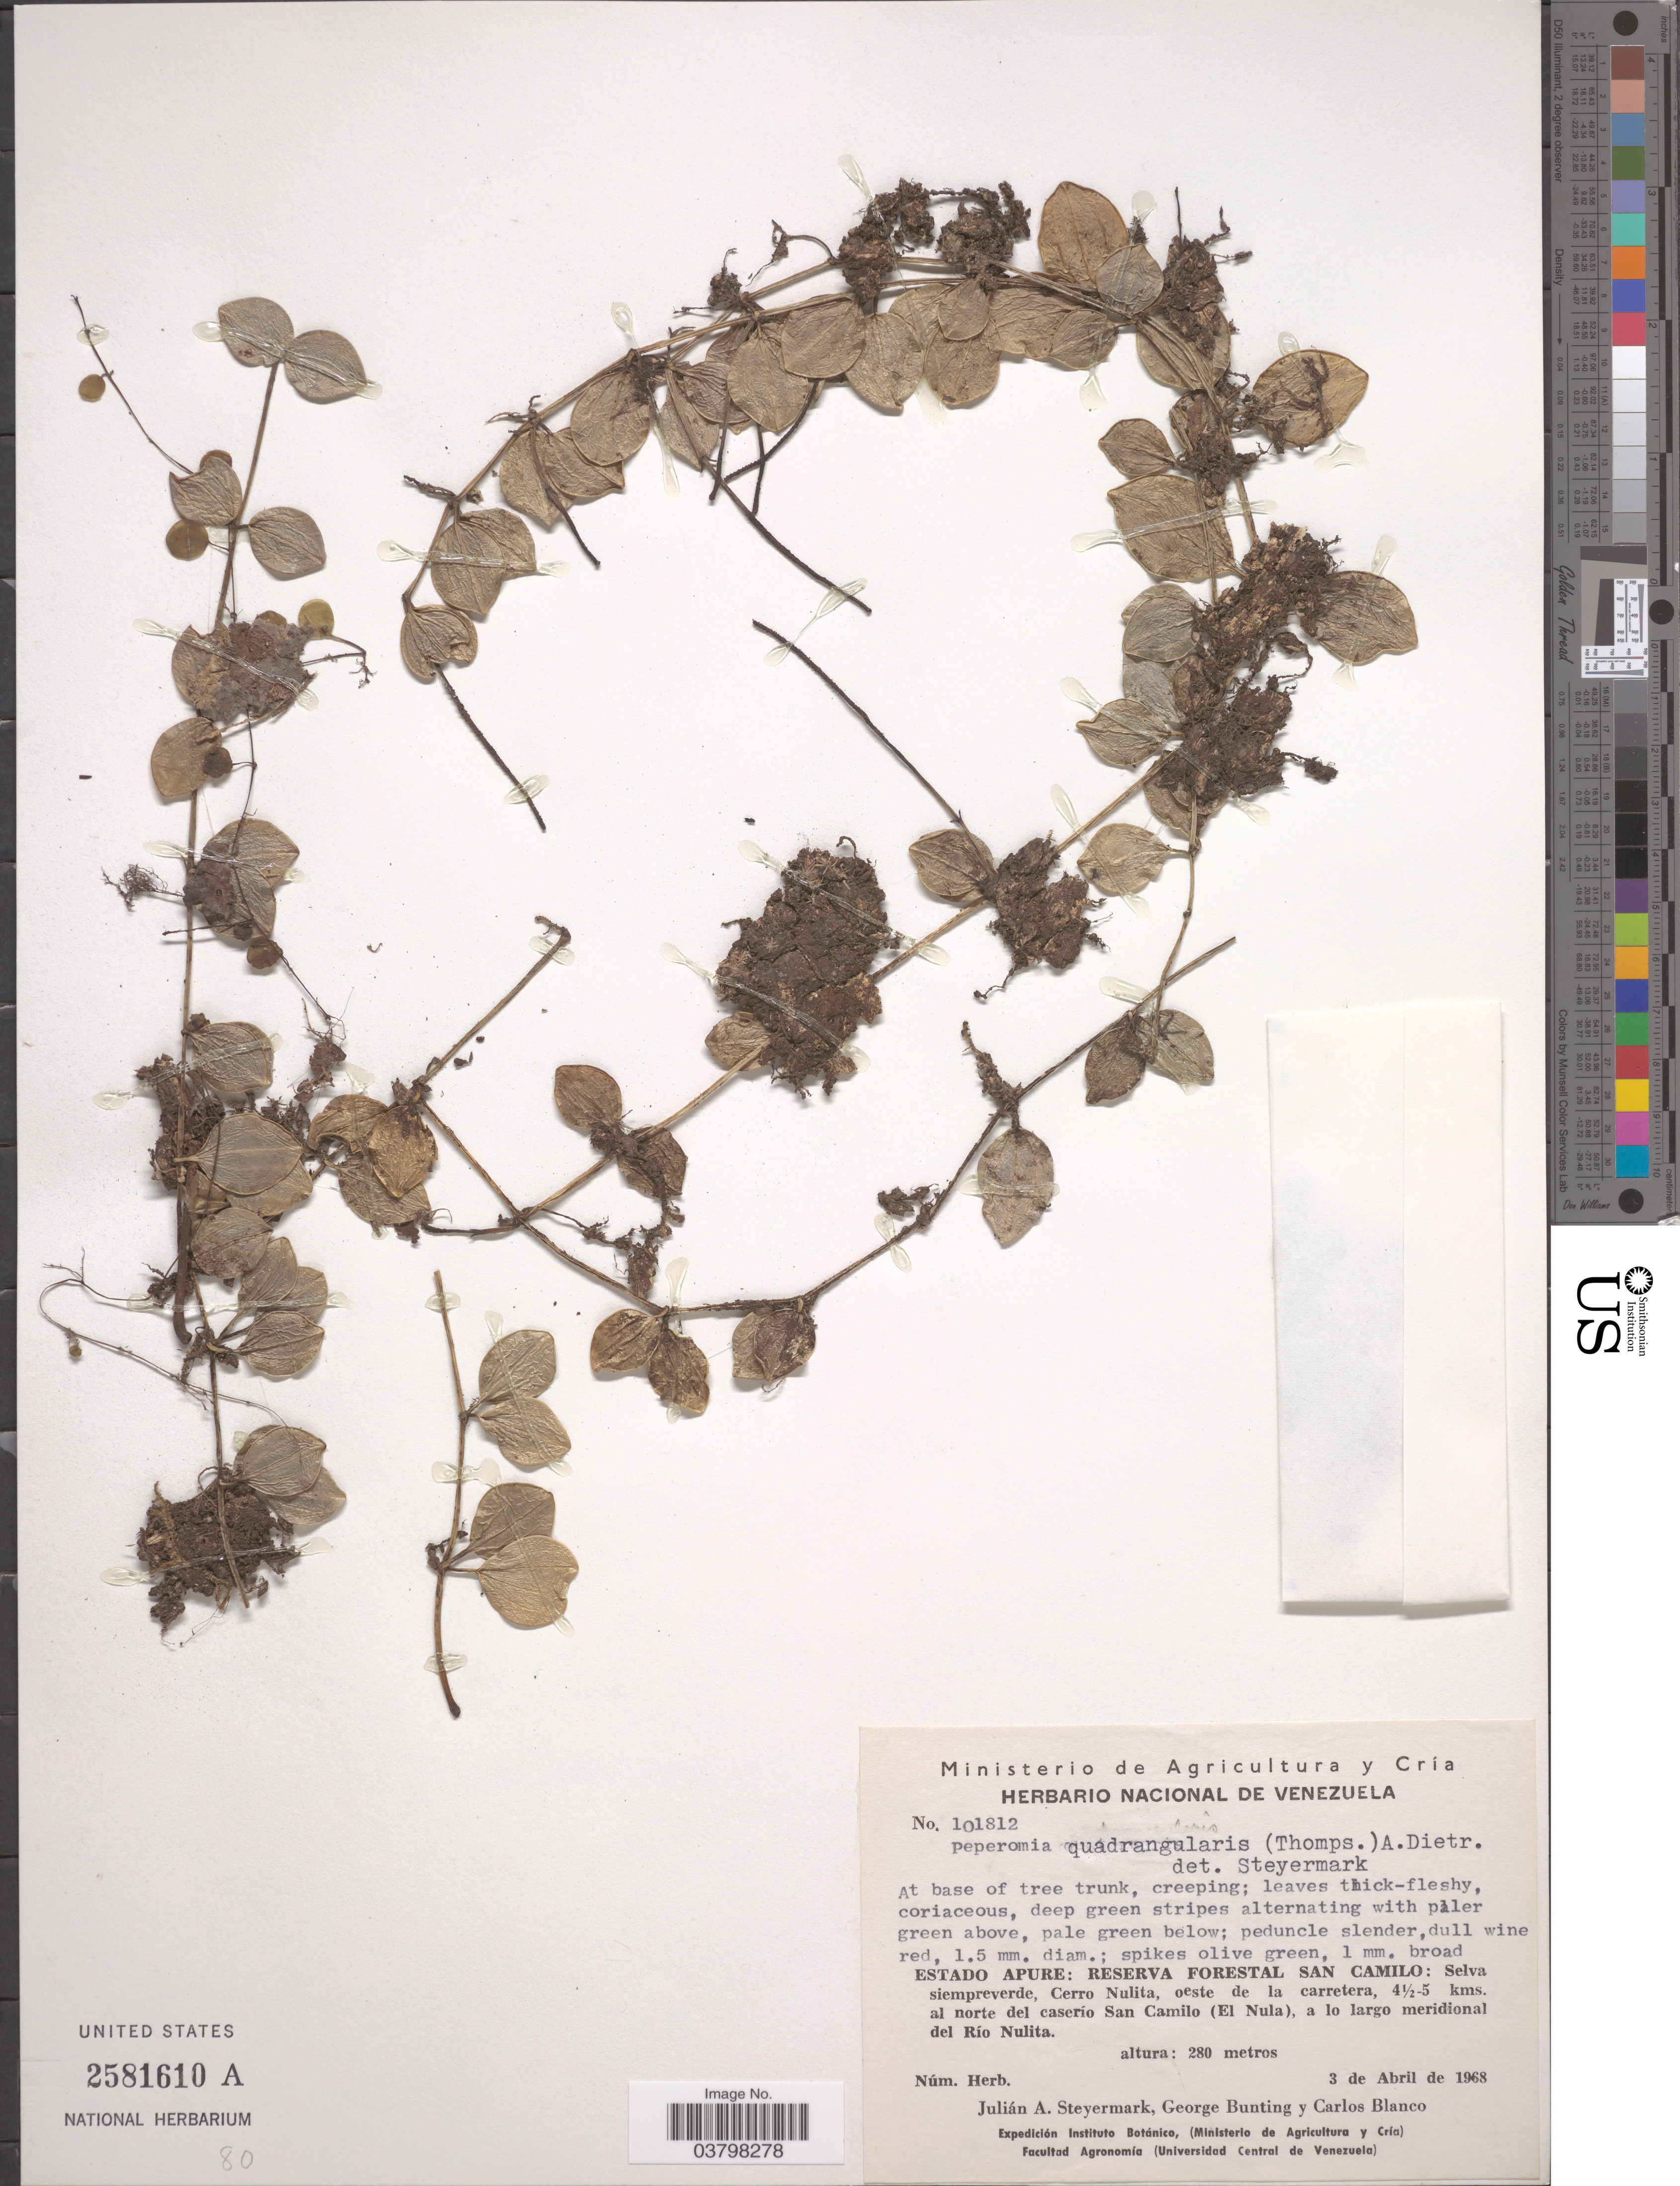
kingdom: Plantae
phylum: Tracheophyta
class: Magnoliopsida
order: Piperales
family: Piperaceae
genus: Peperomia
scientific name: Peperomia quadrangularis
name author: (J.V. Thomps.) A. Dietr.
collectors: J. Steyermark, G. S. Bunting & C. Blanco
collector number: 101812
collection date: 1968-04-03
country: Venezuela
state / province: Apure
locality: Reserva Forestal San Camilo: Selva siempreverde, Cerro Nulita, oeste de la carretera, 4½-5 kms. al norte del caserío San Camilo (El Nula), a lo largo meridional del Río Nulita.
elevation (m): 280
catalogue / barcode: US 2581610A